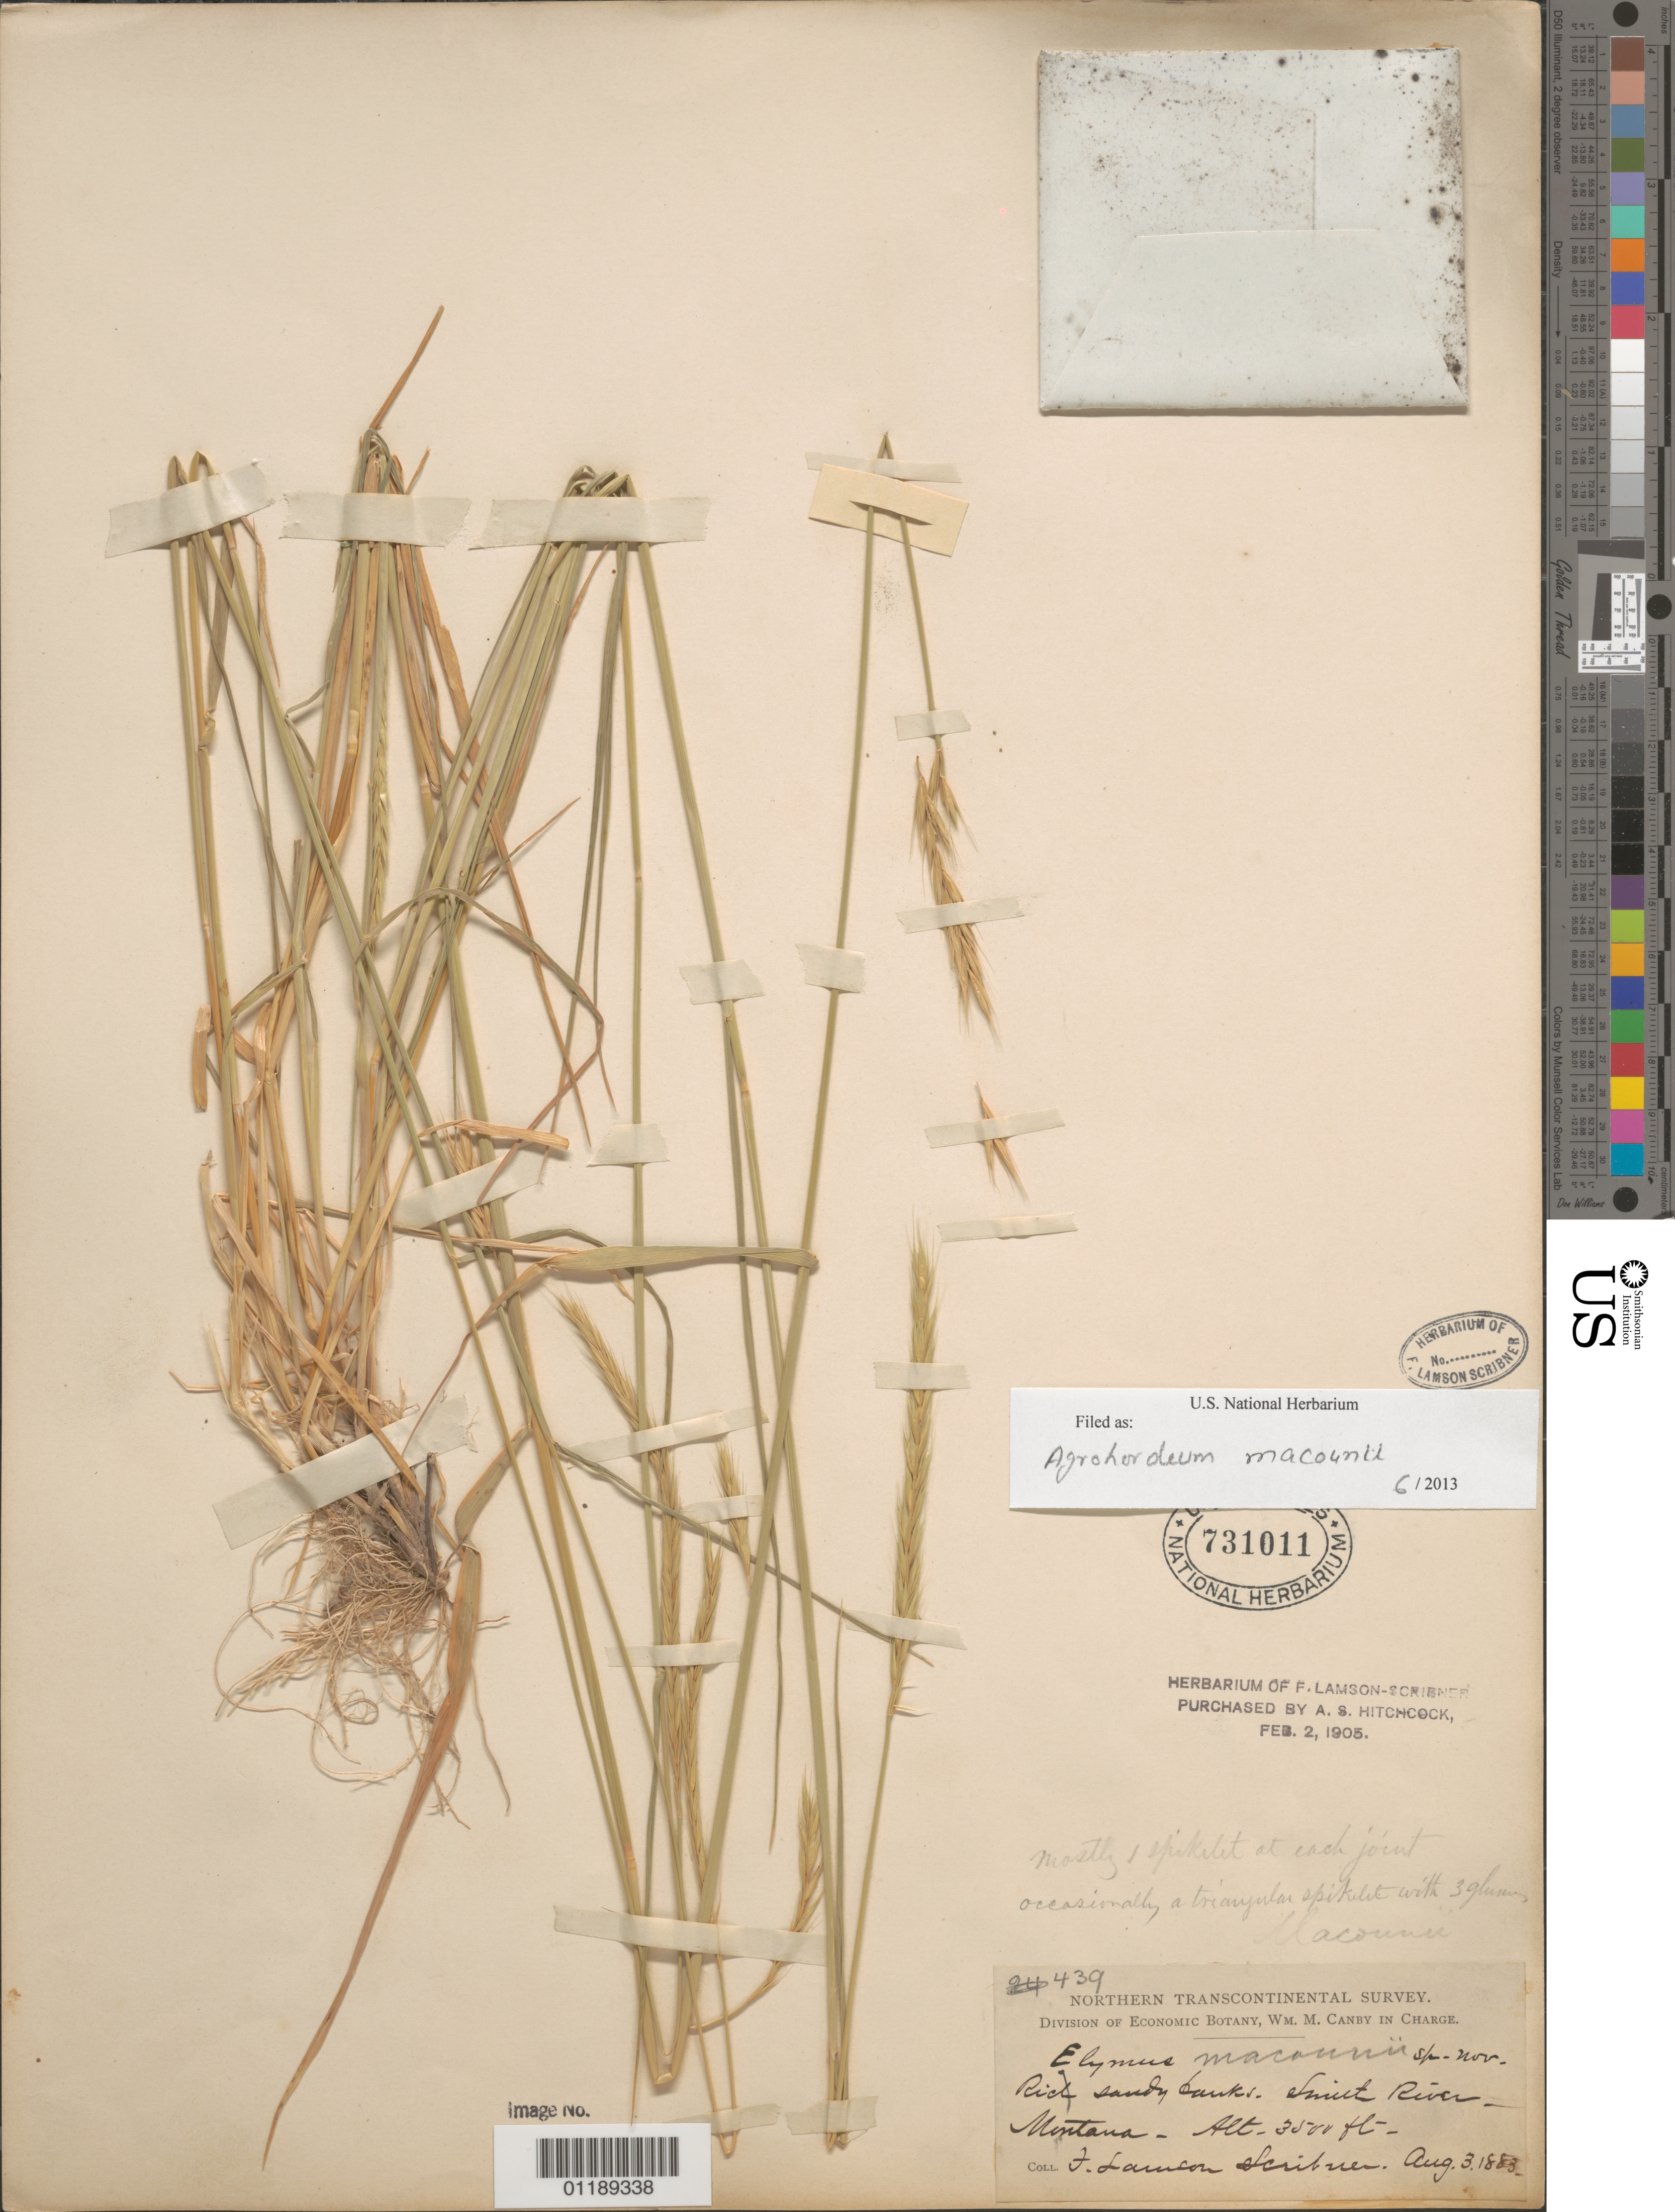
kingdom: Plantae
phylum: Tracheophyta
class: Liliopsida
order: Poales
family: Poaceae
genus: Elyhordeum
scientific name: x Elyhordeum macounii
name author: (Vasey) Barkworth & Dewey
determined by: Poaceae Reorganization Project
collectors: F. L. Scribner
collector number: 439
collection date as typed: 03 Aug 1883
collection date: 1883-08-03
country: United States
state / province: Montana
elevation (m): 1067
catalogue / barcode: US 731011